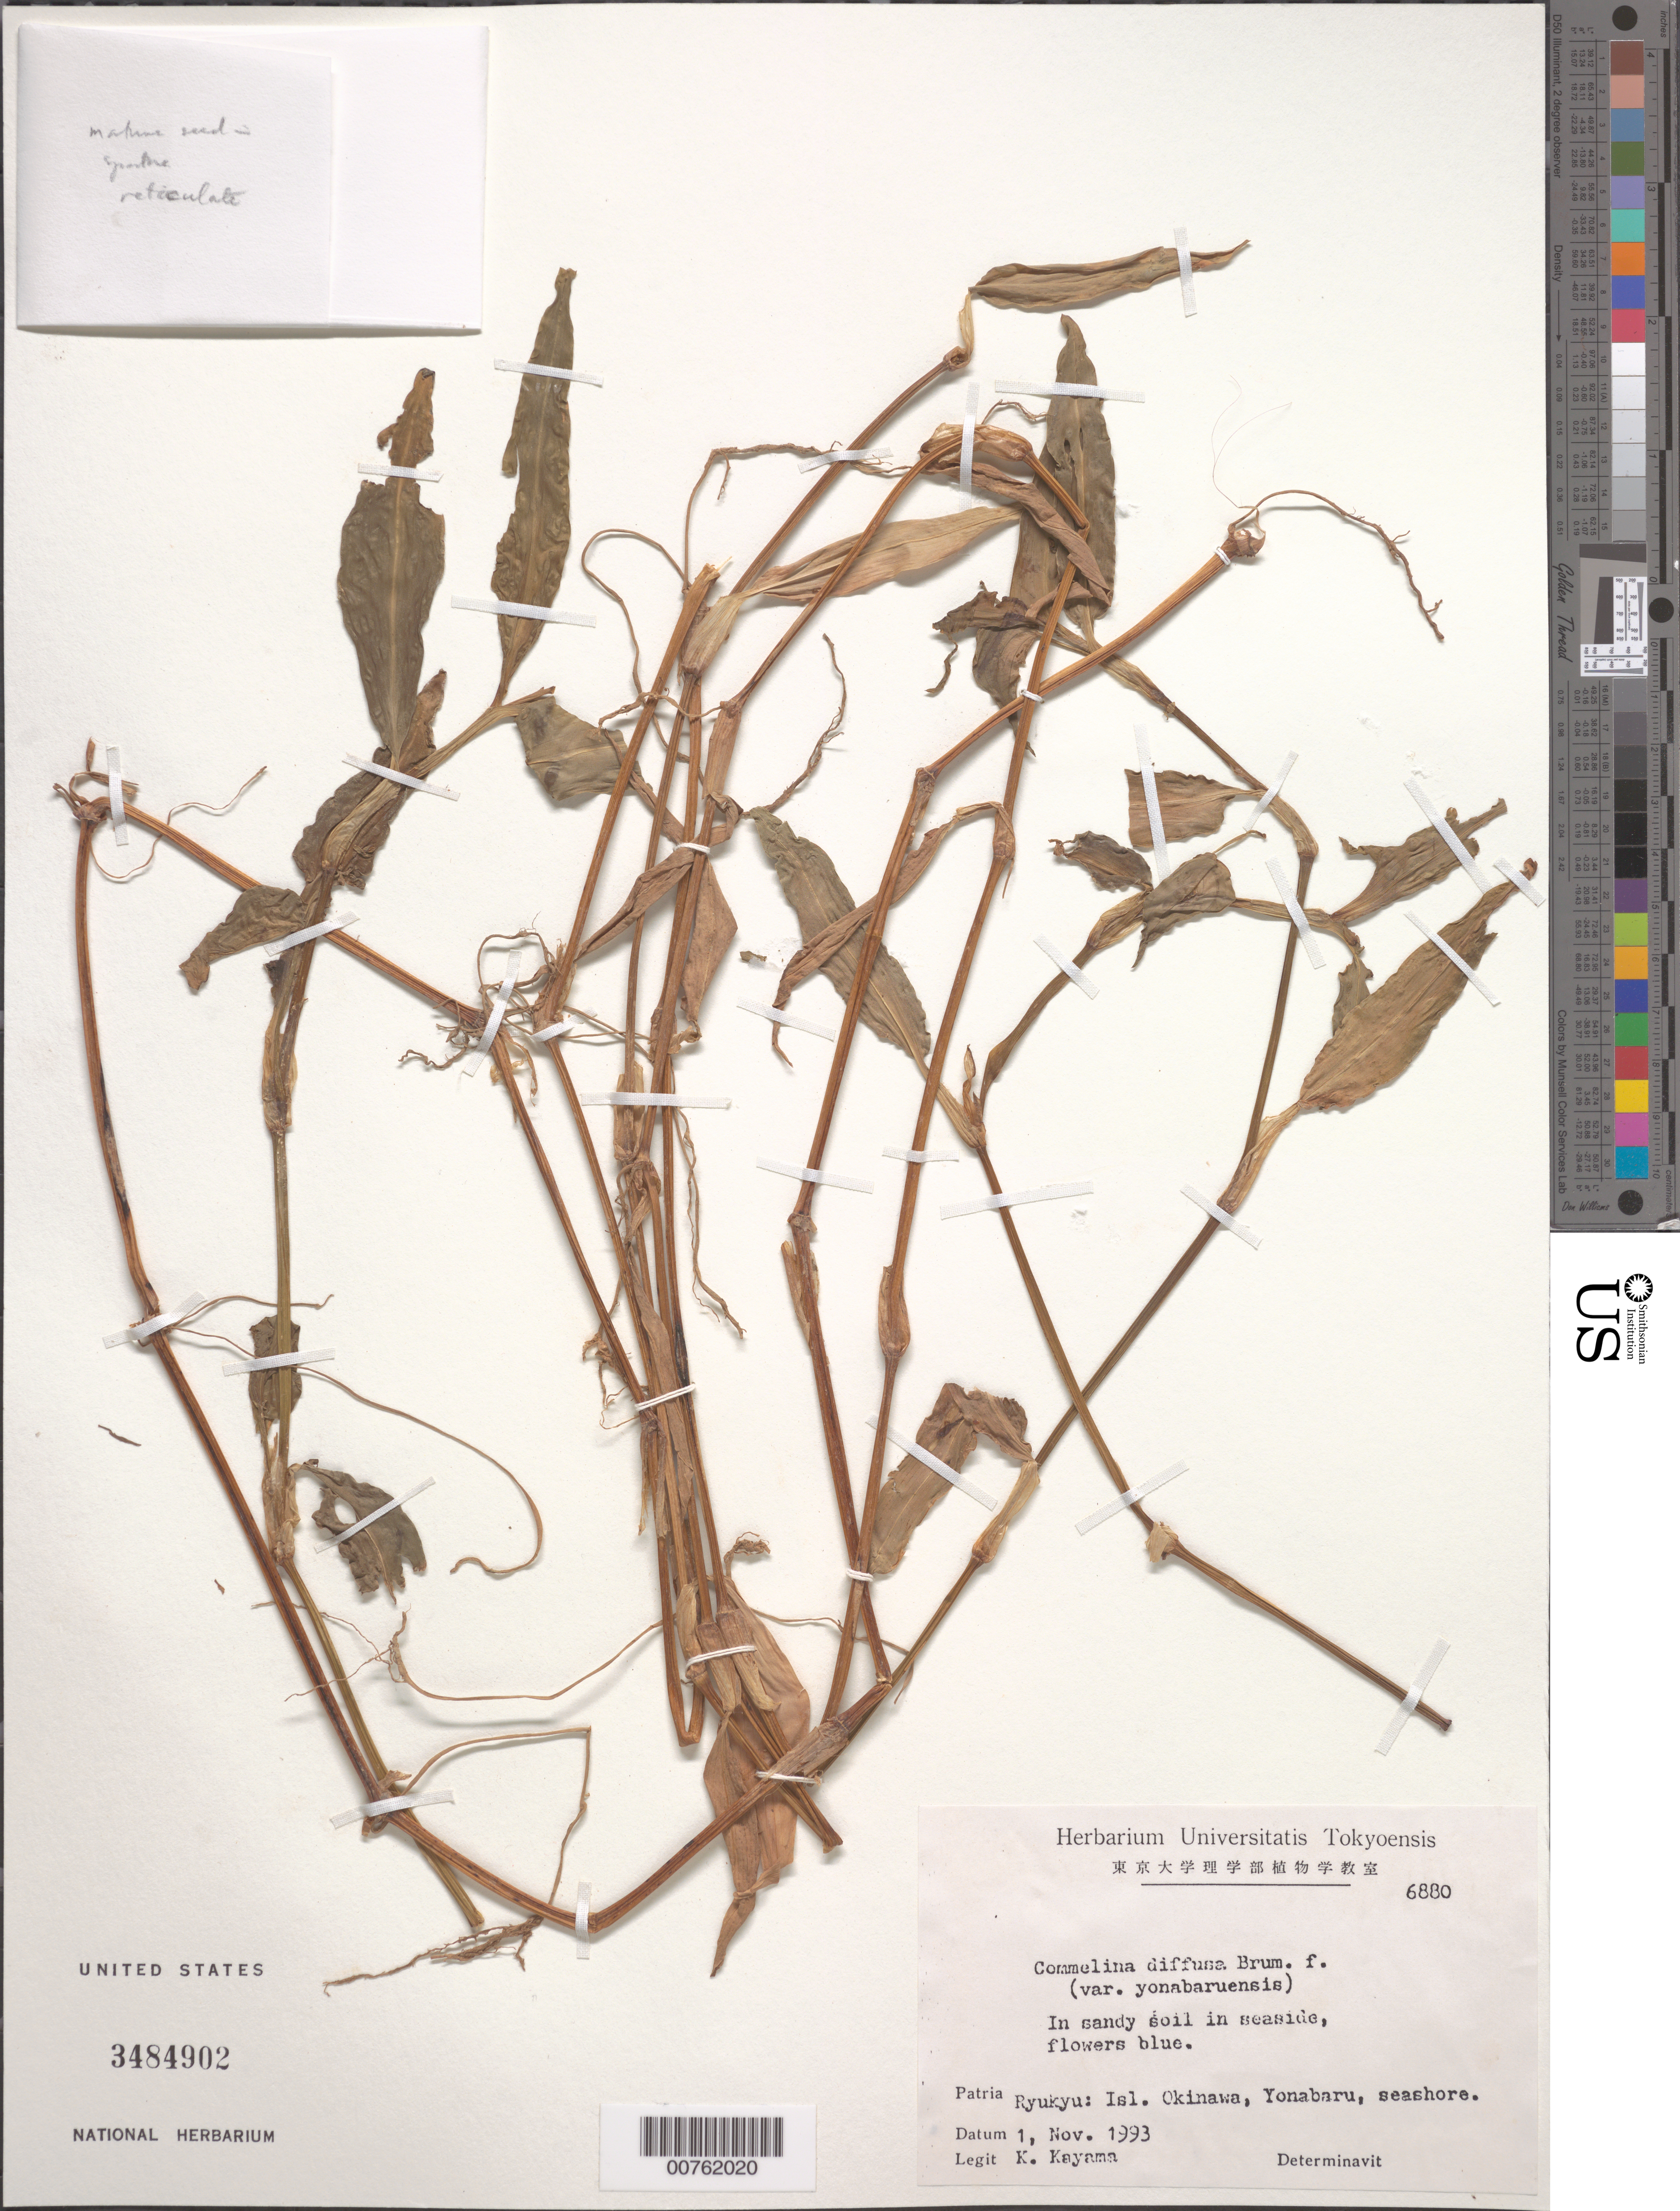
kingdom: Plantae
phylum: Tracheophyta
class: Liliopsida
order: Commelinales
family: Commelinaceae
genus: Commelina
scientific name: Commelina diffusa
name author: Burm. f.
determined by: Faden, Robert B., (US), Smithsonian Institution - National Museum of Natural History (UNITED STATES)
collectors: K. Kayama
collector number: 6880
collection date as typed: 01 Nov 1993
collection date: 1993-11-01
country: Japan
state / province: Okinawa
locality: Isl. Okinawa, Yonabaru, seashore.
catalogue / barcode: US 3484902